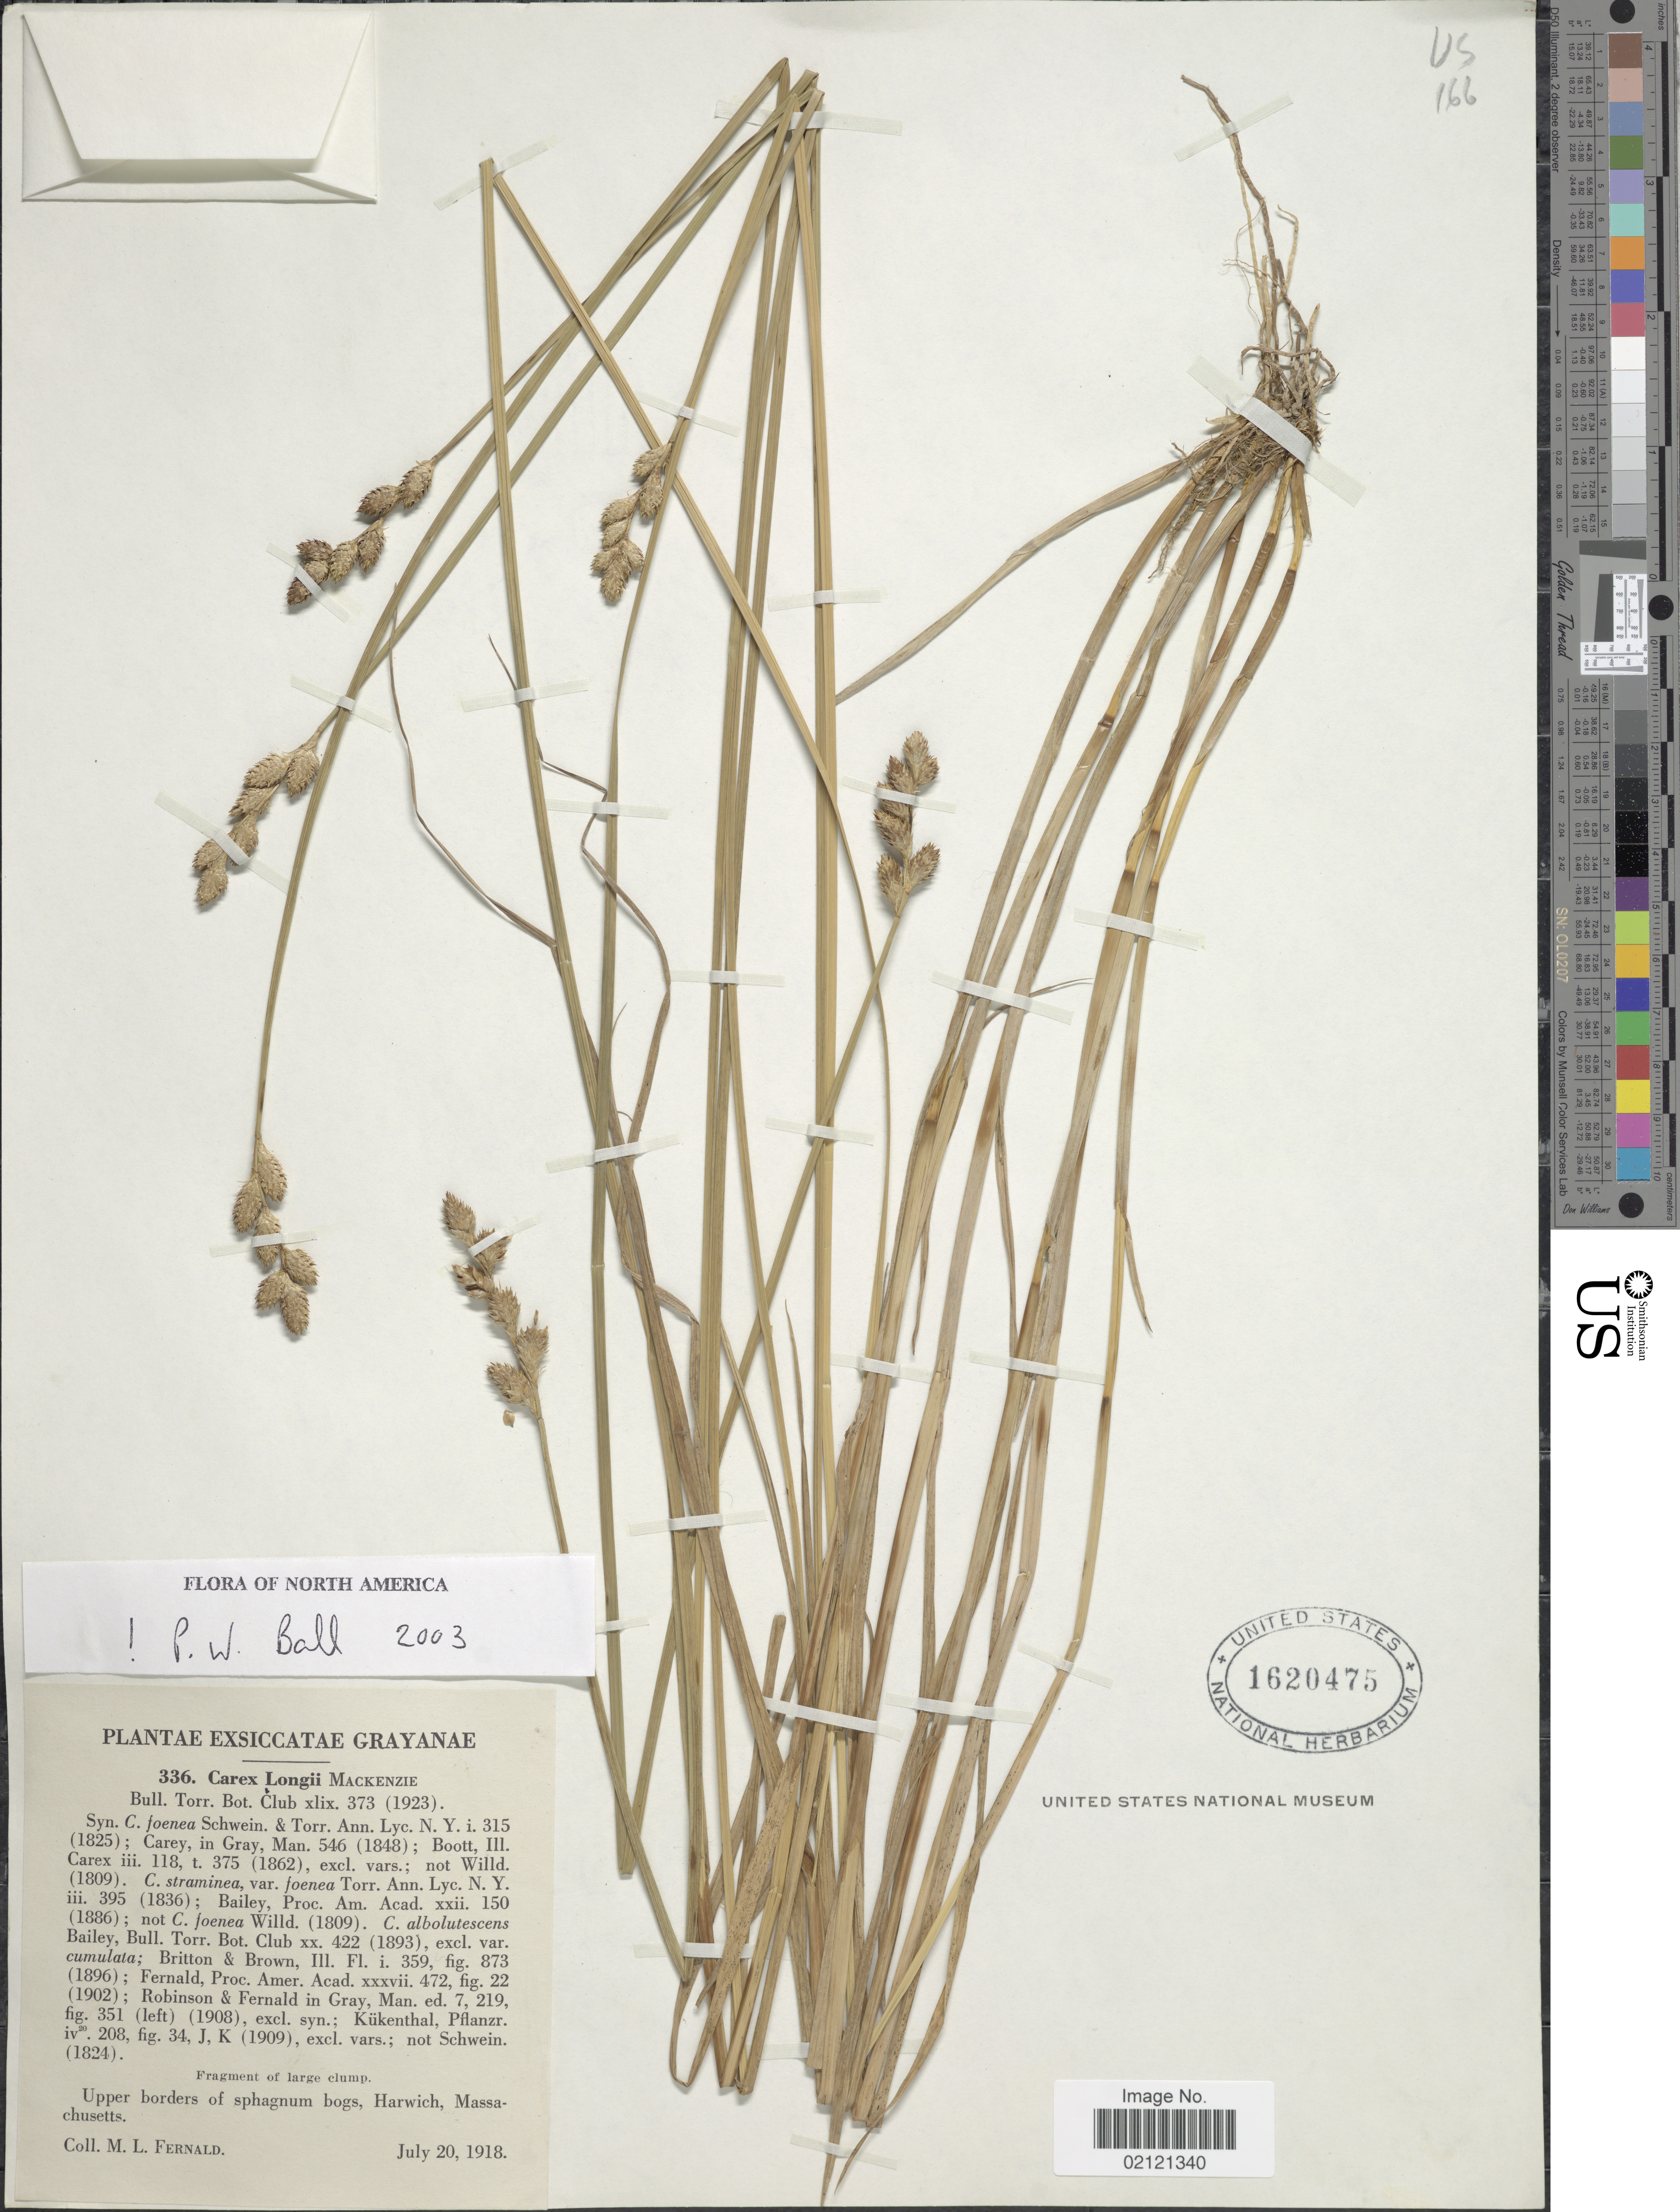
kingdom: Plantae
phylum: Tracheophyta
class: Liliopsida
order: Poales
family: Cyperaceae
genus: Carex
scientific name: Carex longii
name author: Mack.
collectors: M. L. Fernald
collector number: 336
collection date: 1918-07-20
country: United States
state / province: Massachusetts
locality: Grayanae, Upper borders of sphagnum bogs, Harwich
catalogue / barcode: US 1620475